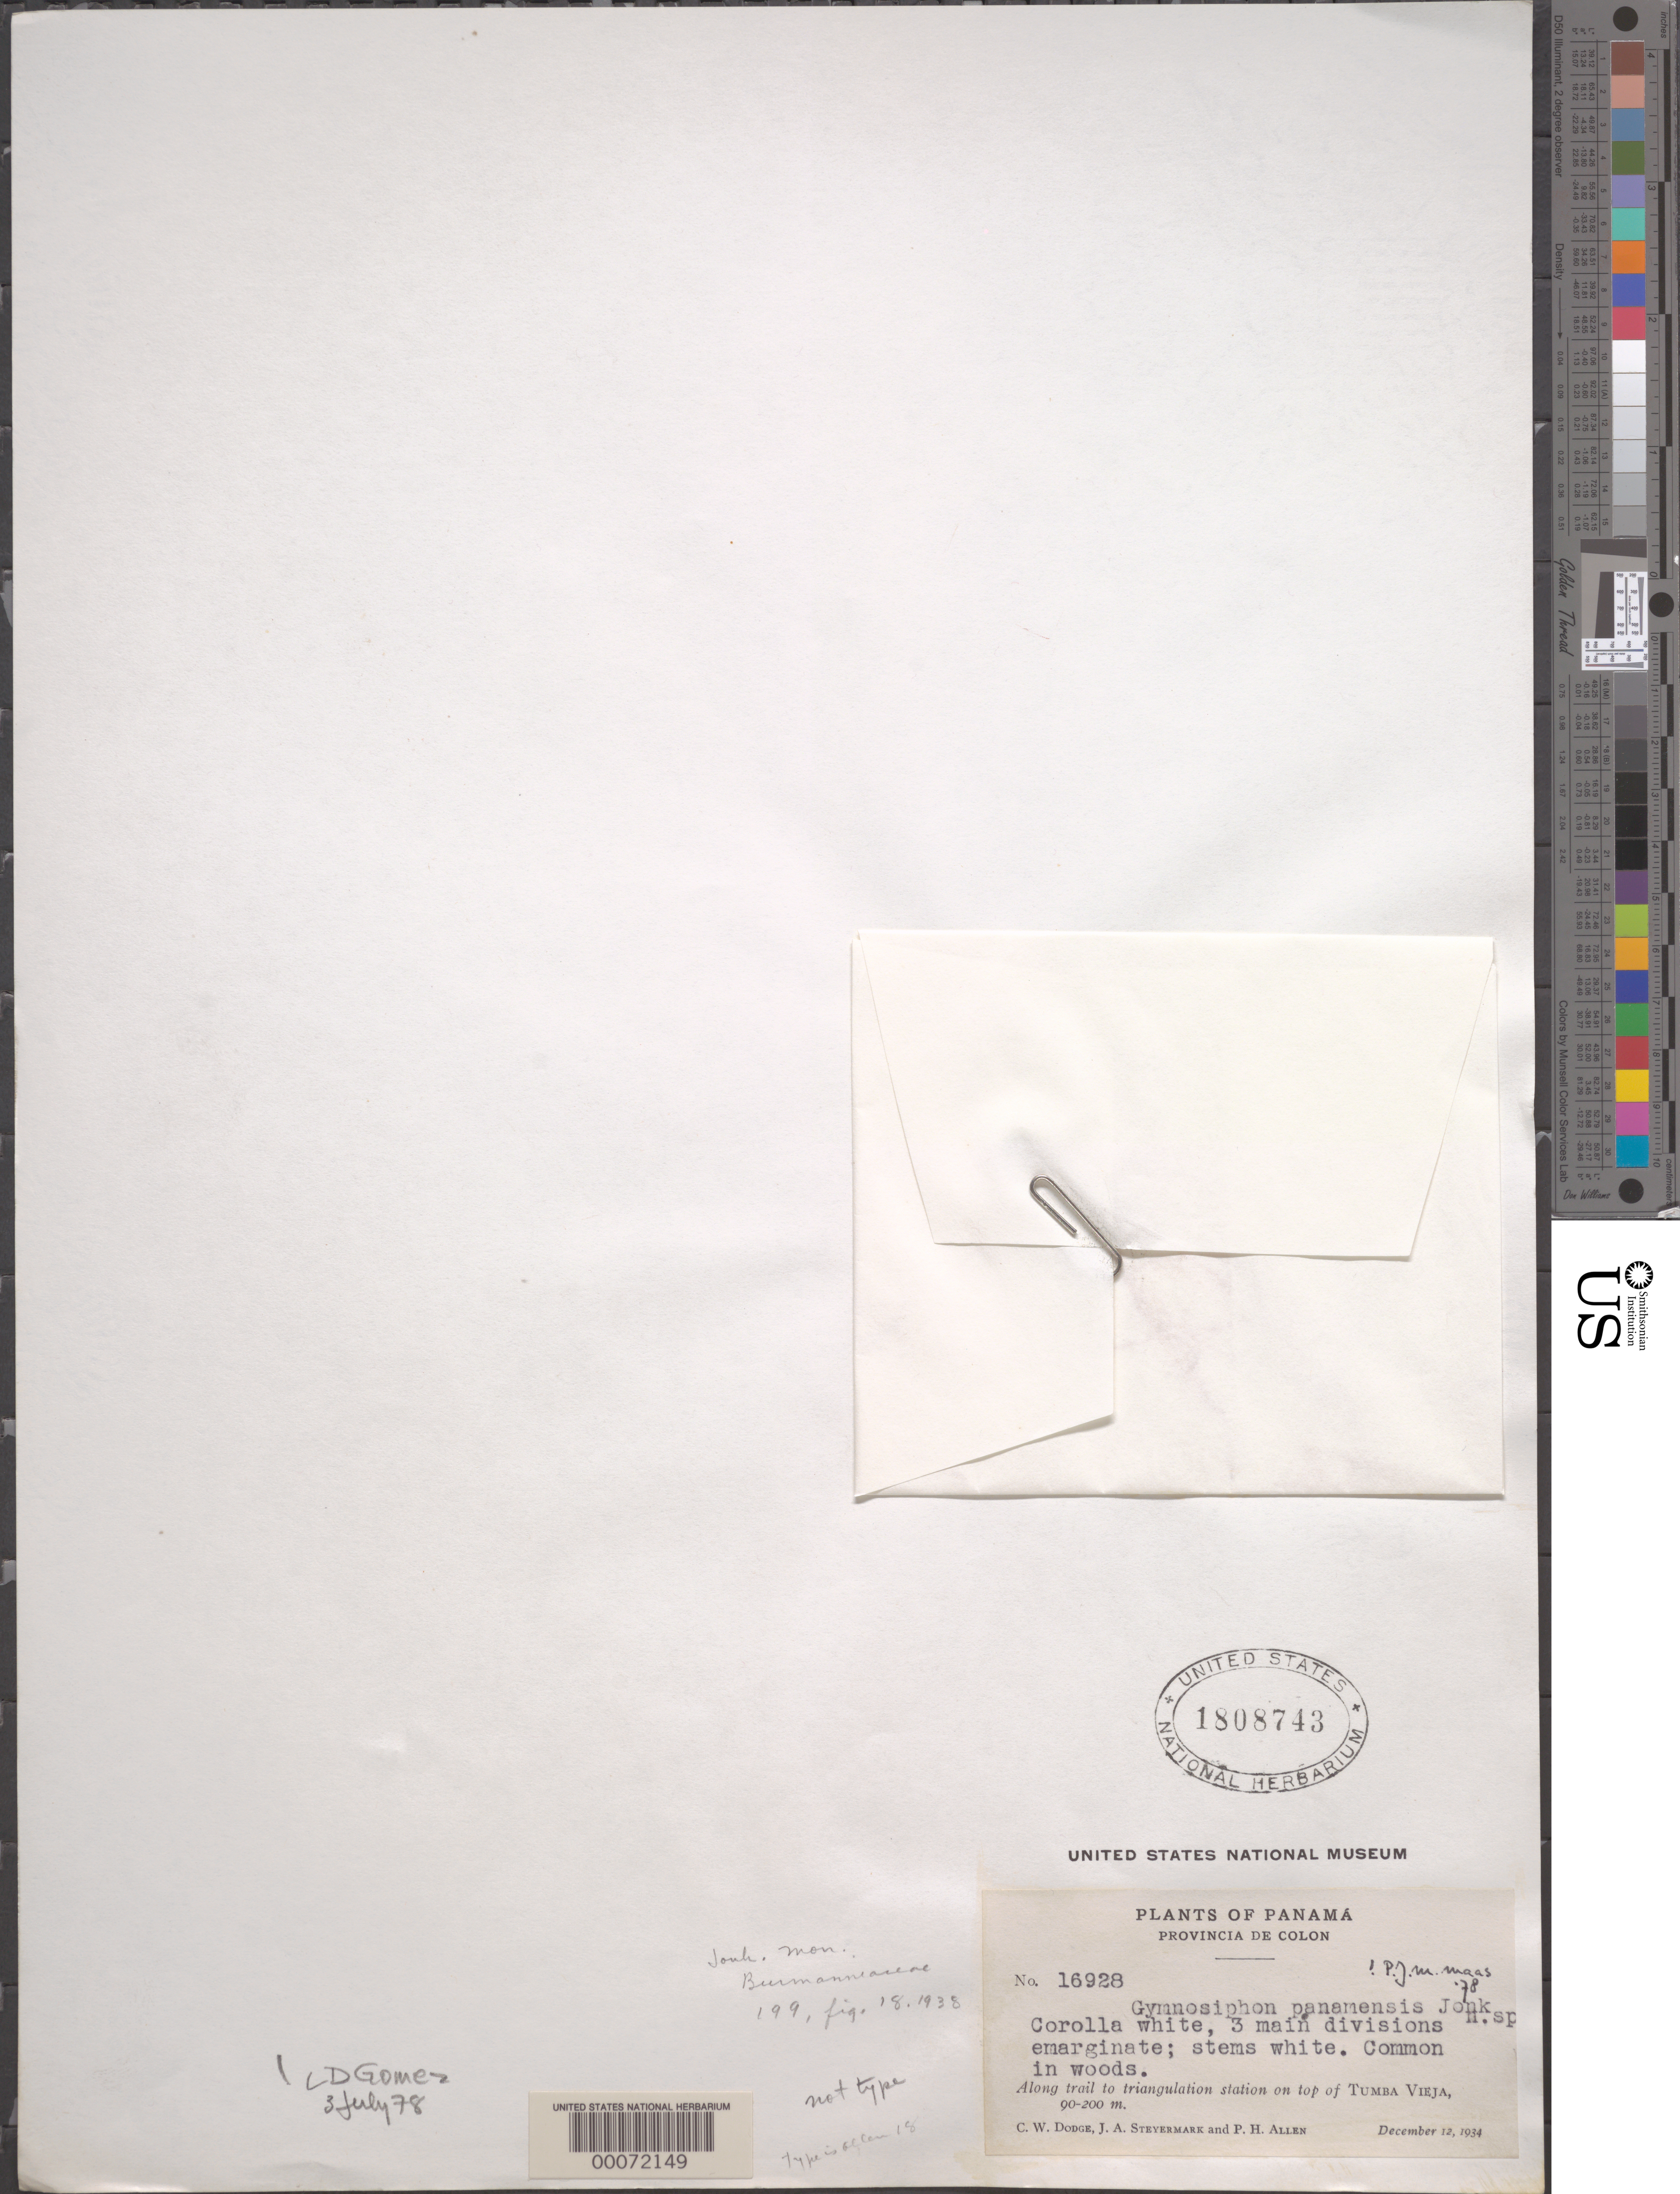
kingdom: Plantae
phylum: Tracheophyta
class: Liliopsida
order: Dioscoreales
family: Burmanniaceae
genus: Gymnosiphon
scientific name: Gymnosiphon panamensis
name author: Jonker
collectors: C. Dodge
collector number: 16928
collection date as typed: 12 Dec 1934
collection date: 1934-12-12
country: Panama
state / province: Colón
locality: Along Trail to triangulation station on top of Tumba Vieja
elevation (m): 90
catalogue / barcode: US 1808743